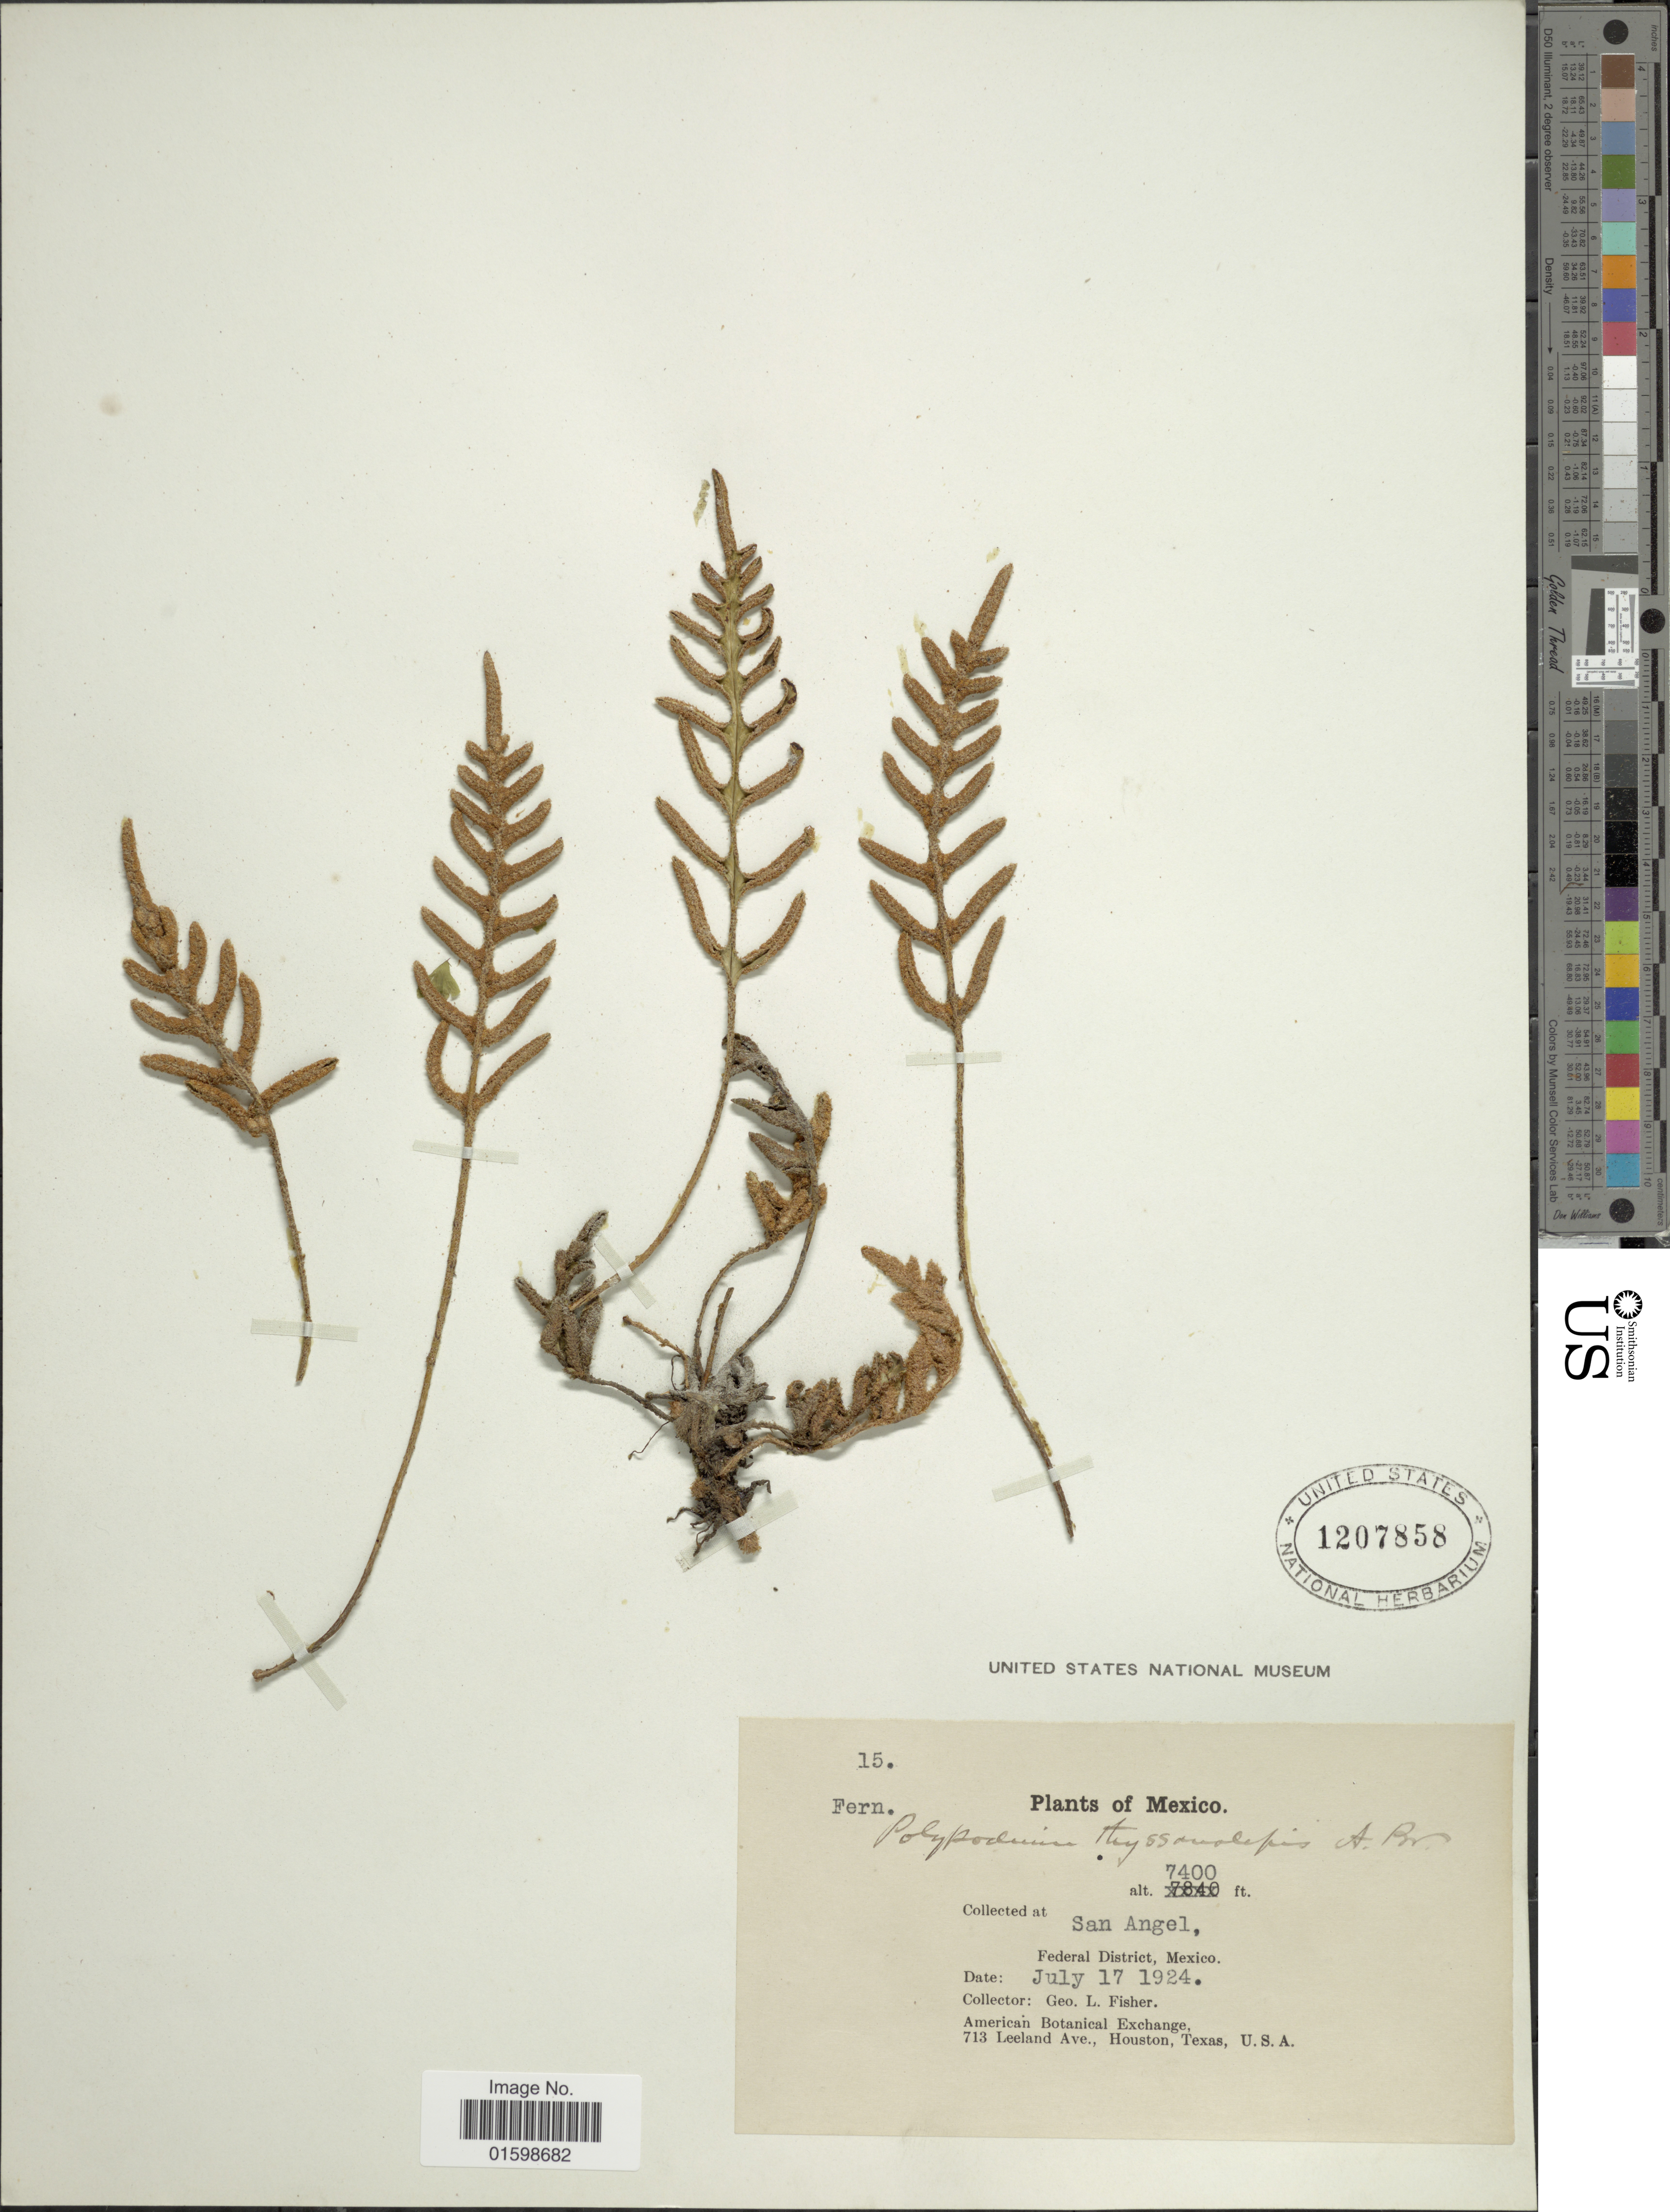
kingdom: Plantae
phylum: Tracheophyta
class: Polypodiopsida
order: Polypodiales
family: Polypodiaceae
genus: Pleopeltis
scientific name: Pleopeltis thyssanolepis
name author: (A. Braun ex Klotzsch) E.G. Andrews & Windham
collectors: G. L. Fisher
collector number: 15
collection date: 1924-07-17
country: Mexico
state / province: Distrito Federal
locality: San Angel, Federal District, Mexico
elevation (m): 2256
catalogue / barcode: US 1207858